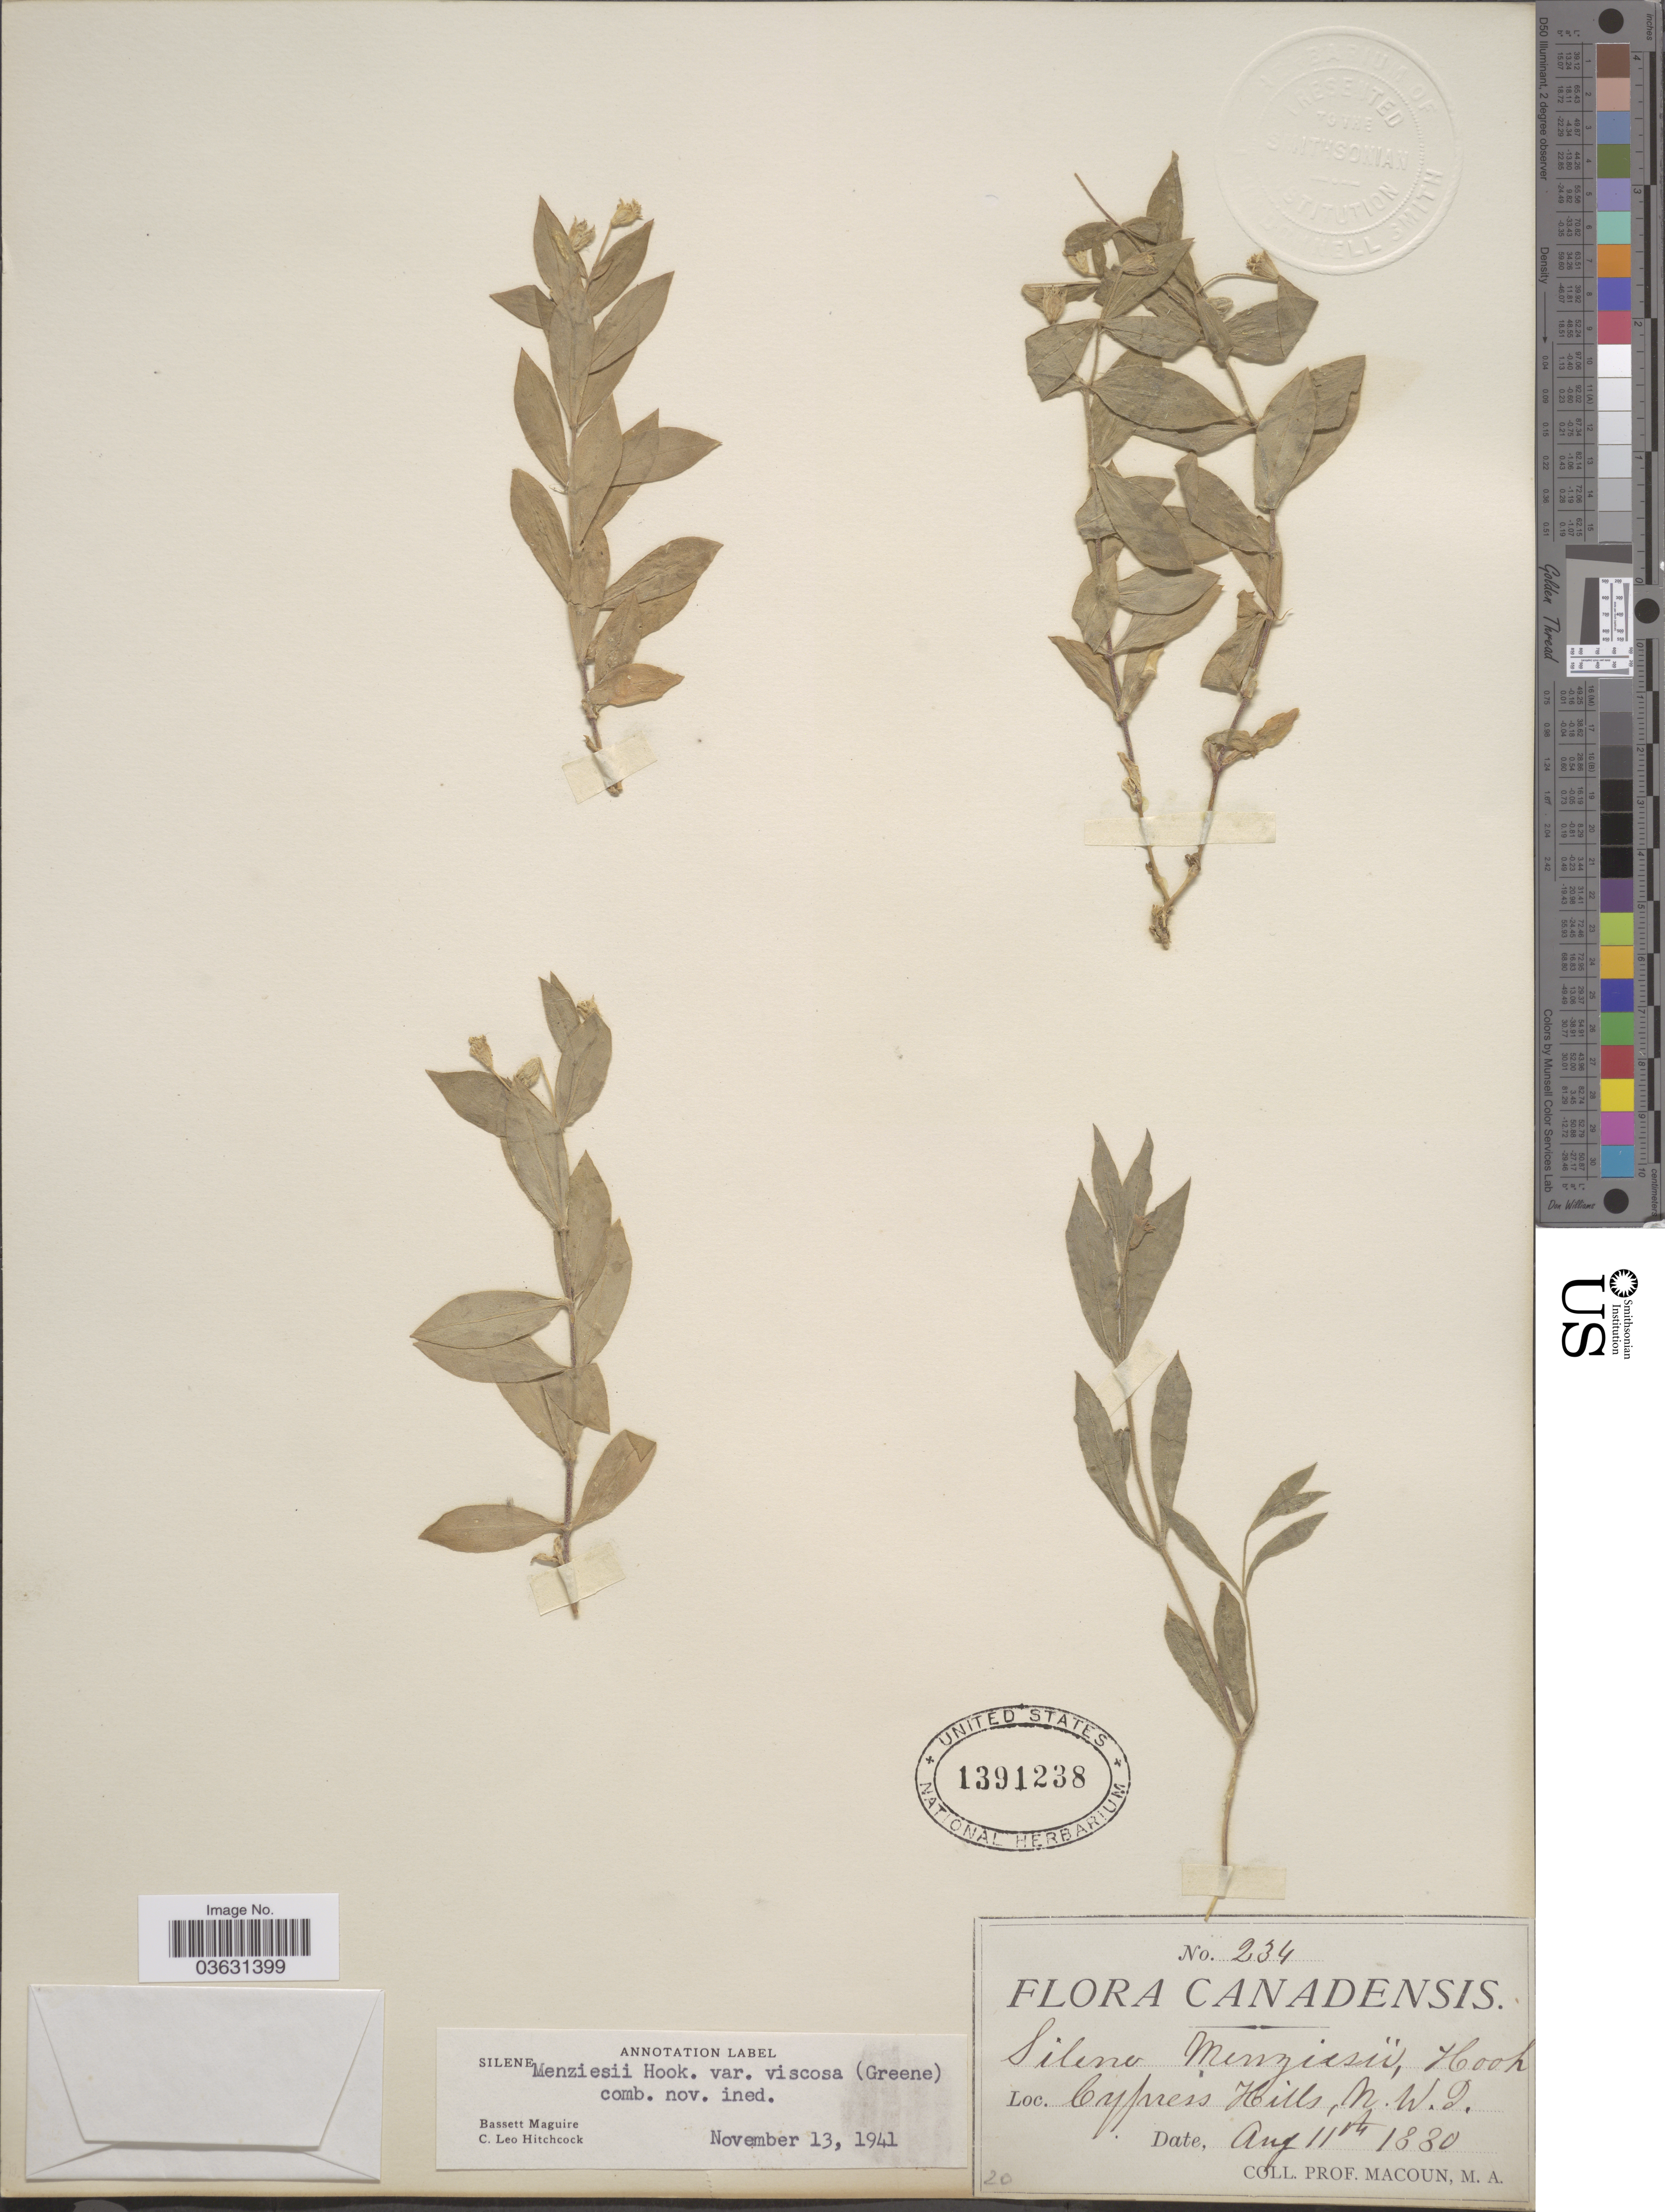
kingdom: Plantae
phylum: Tracheophyta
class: Magnoliopsida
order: Caryophyllales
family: Caryophyllaceae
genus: Silene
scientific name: Silene menziesii var. viscosa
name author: (Greene) C.L. Hitchc. & Maguire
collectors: -- Macoun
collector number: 234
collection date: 1880-08-11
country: Canada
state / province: Northwest Territories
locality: Cypress Hills.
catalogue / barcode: US 1391238